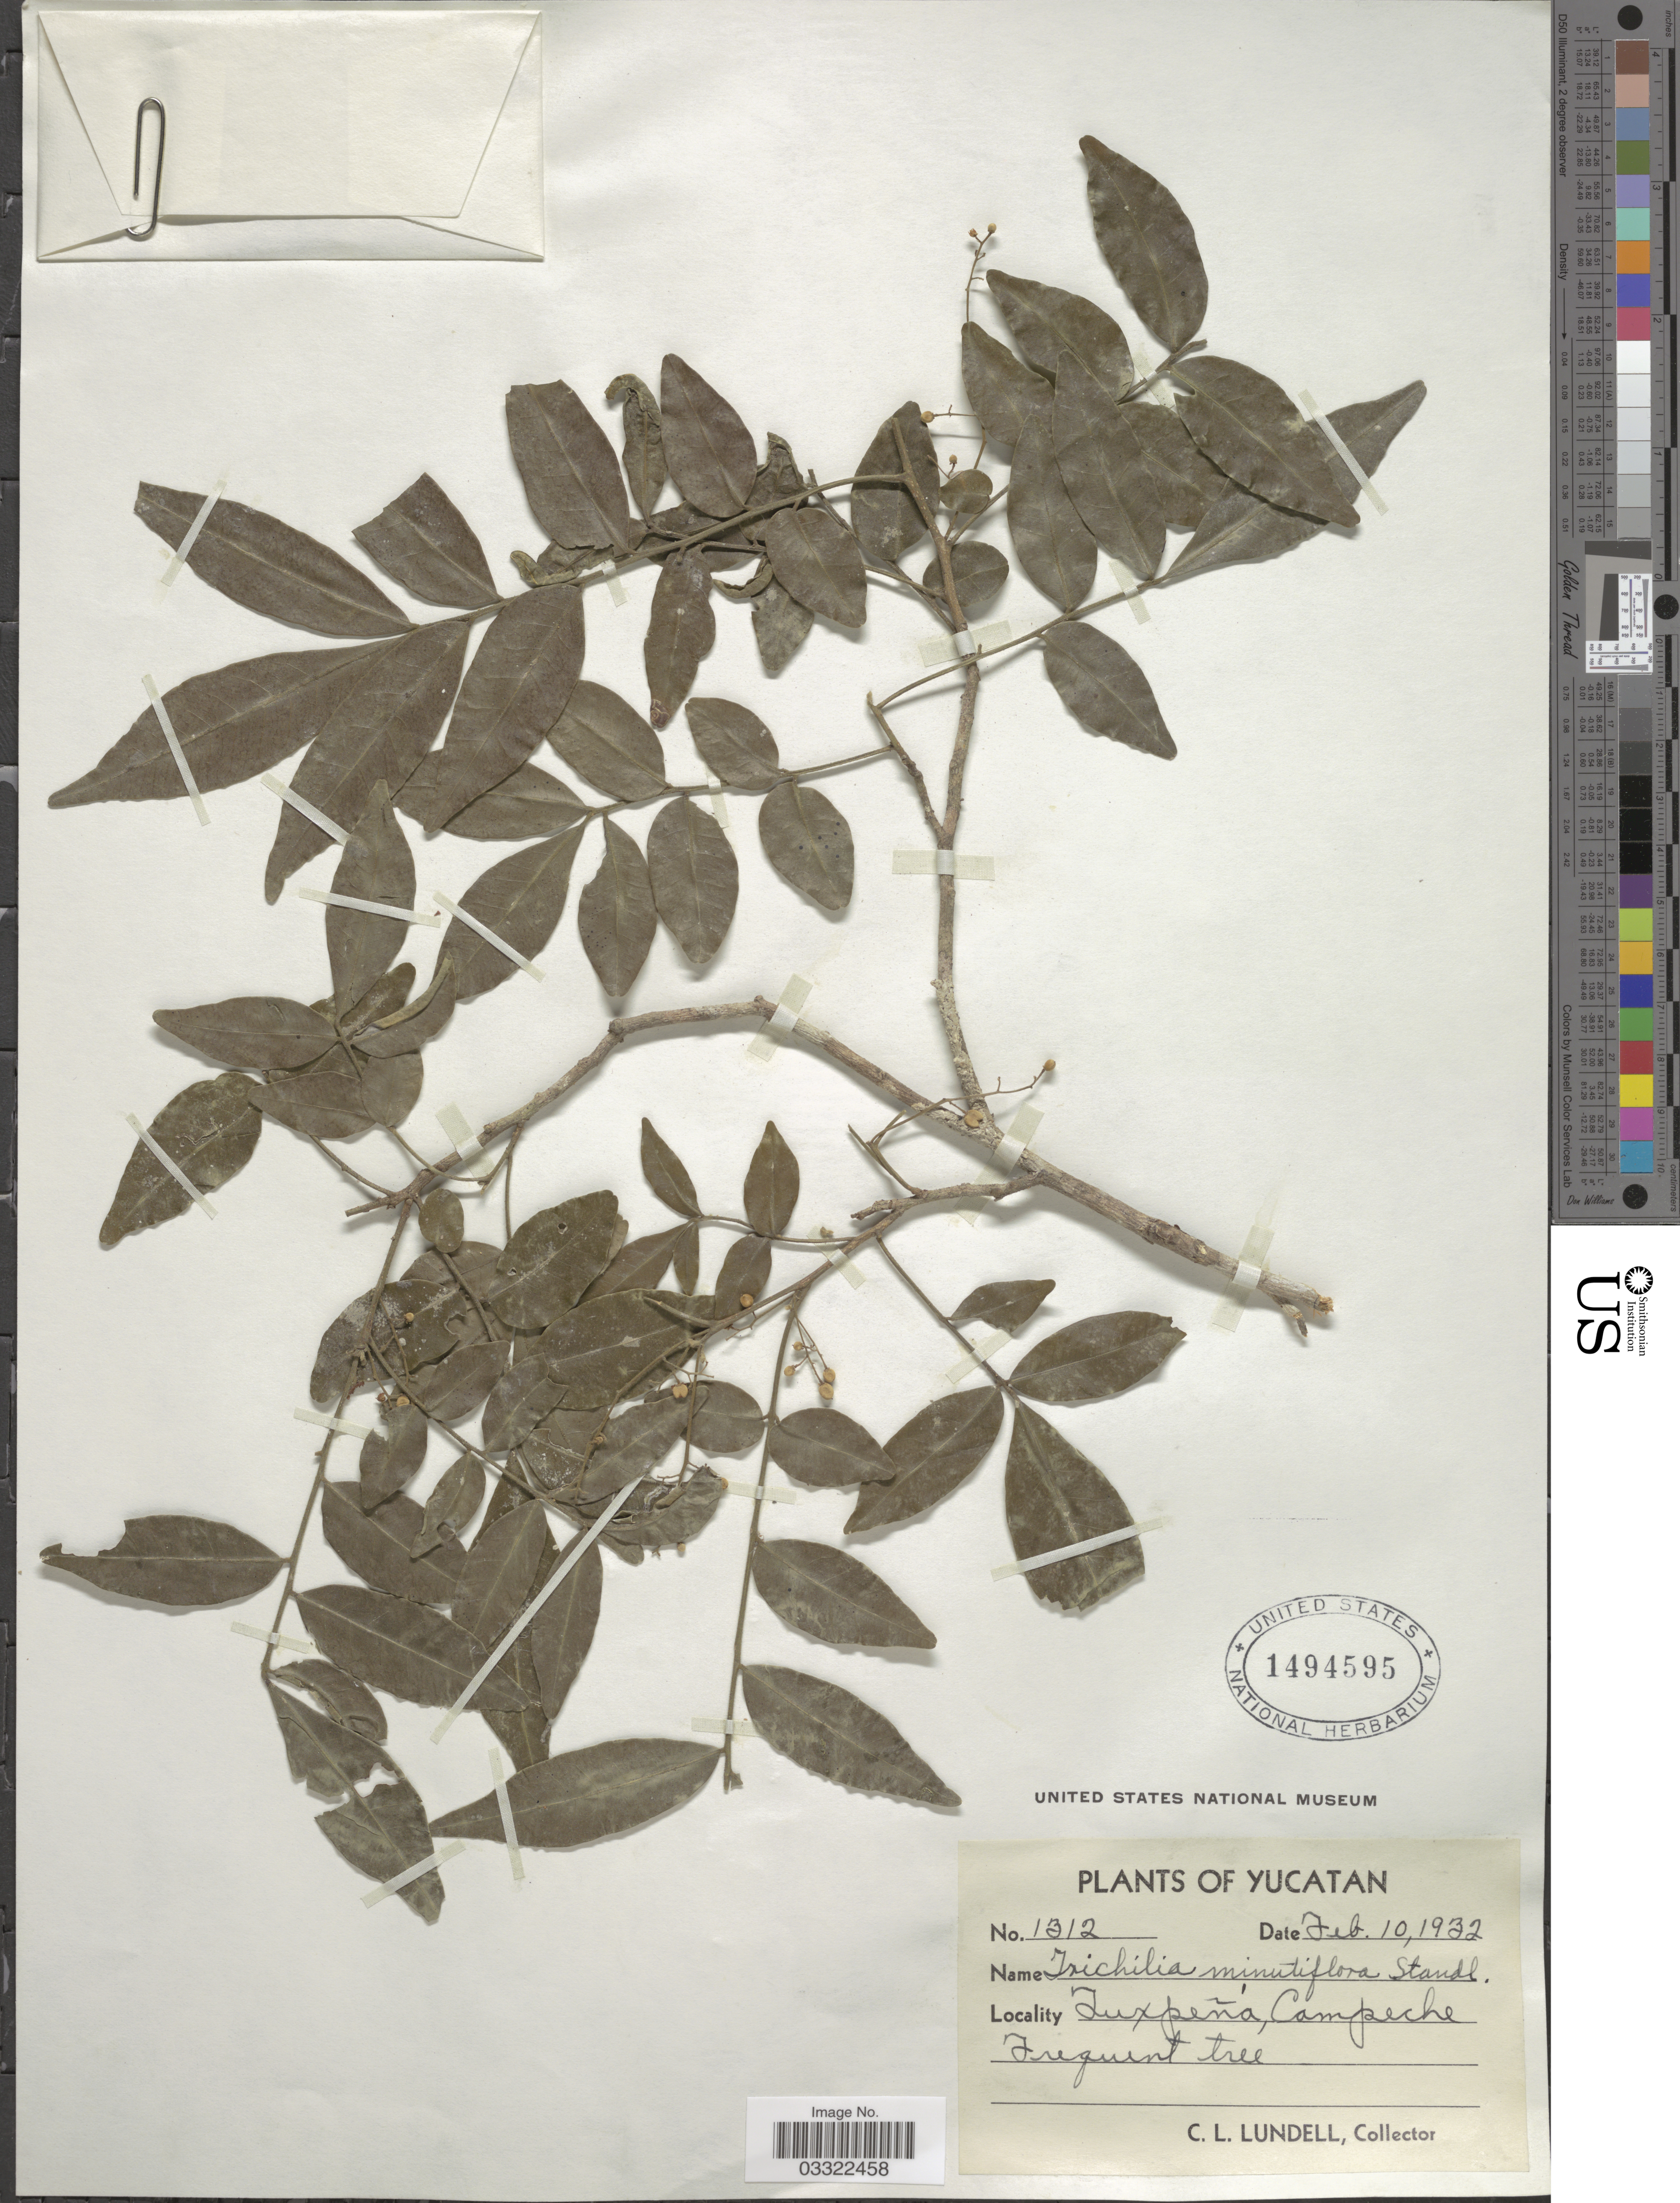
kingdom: Plantae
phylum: Tracheophyta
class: Magnoliopsida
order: Sapindales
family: Meliaceae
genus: Trichilia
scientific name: Trichilia minutiflora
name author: Standl.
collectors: C. L. Lundell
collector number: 1312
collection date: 1932-02-10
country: Mexico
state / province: Yucatán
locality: Tuxpeña, Campeche.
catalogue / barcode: US 1494595